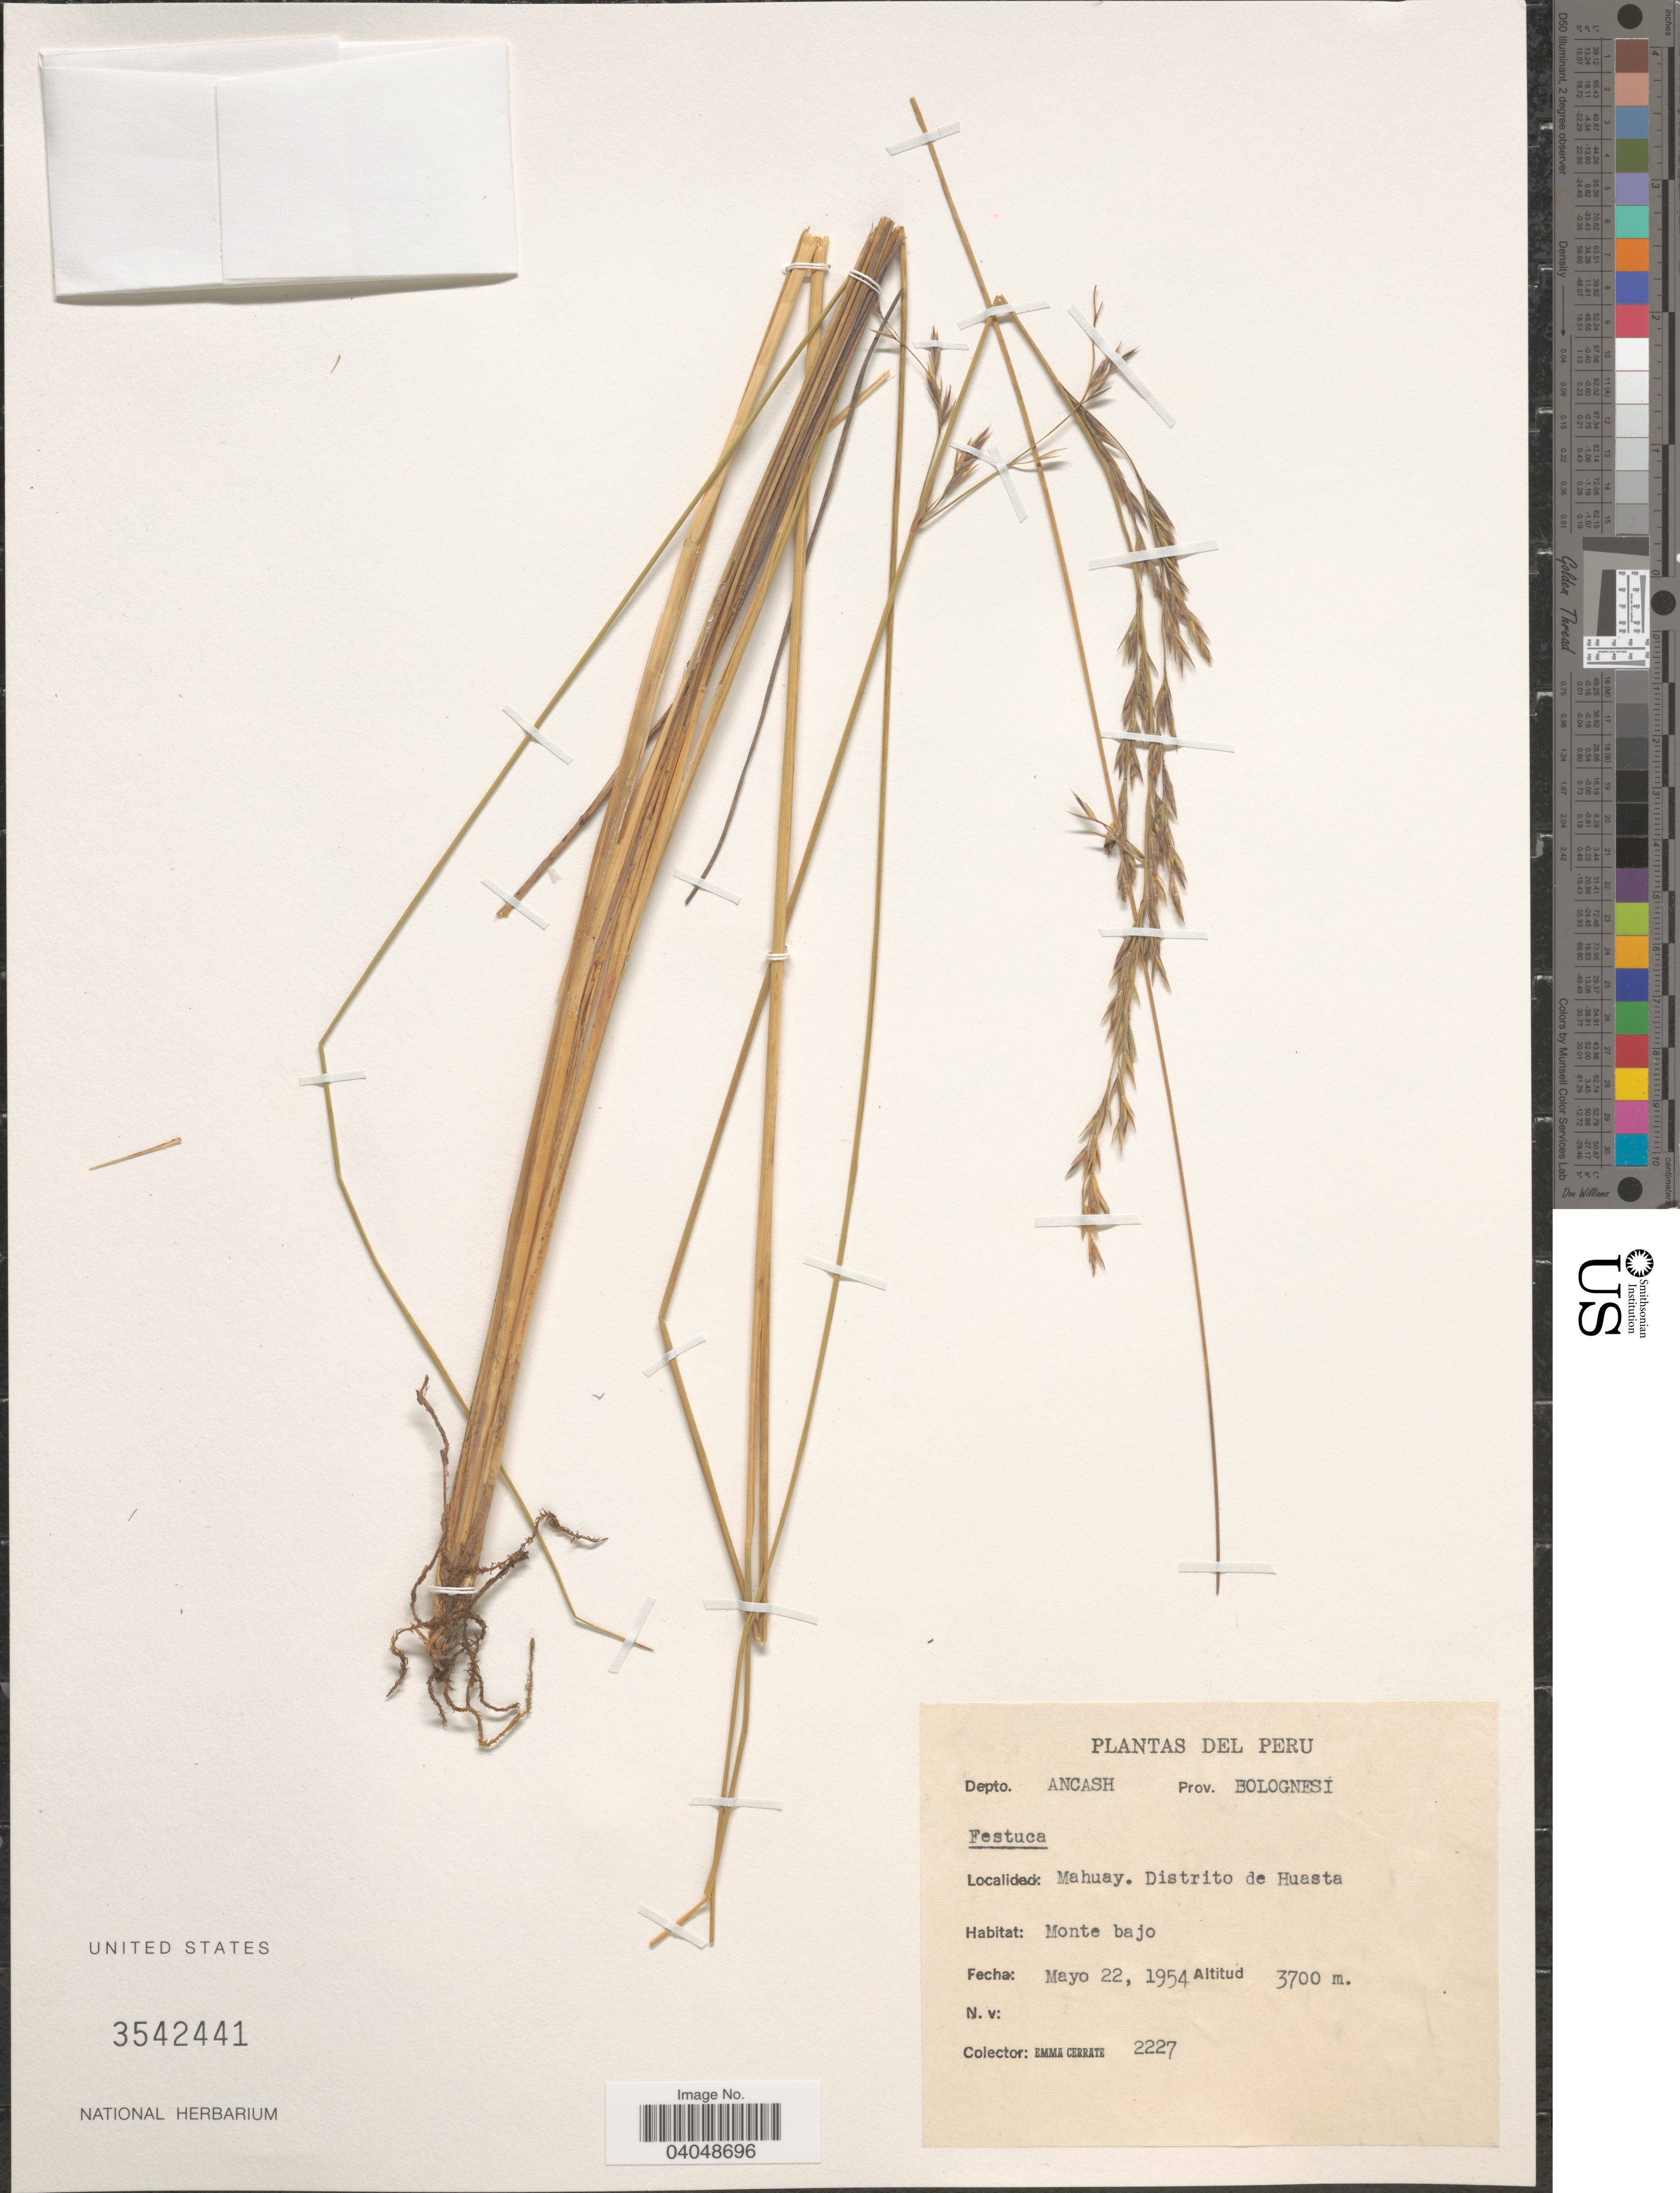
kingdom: Plantae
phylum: Tracheophyta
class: Liliopsida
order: Poales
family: Poaceae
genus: Festuca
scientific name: Festuca sp.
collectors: E. Cerrate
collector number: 2227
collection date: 1954-05-22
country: Peru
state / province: Ancash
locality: Depto. Ancash. Prov. Bolognesi. Mahuay. Distrito de Huasta.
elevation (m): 3700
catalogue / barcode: US 3542441